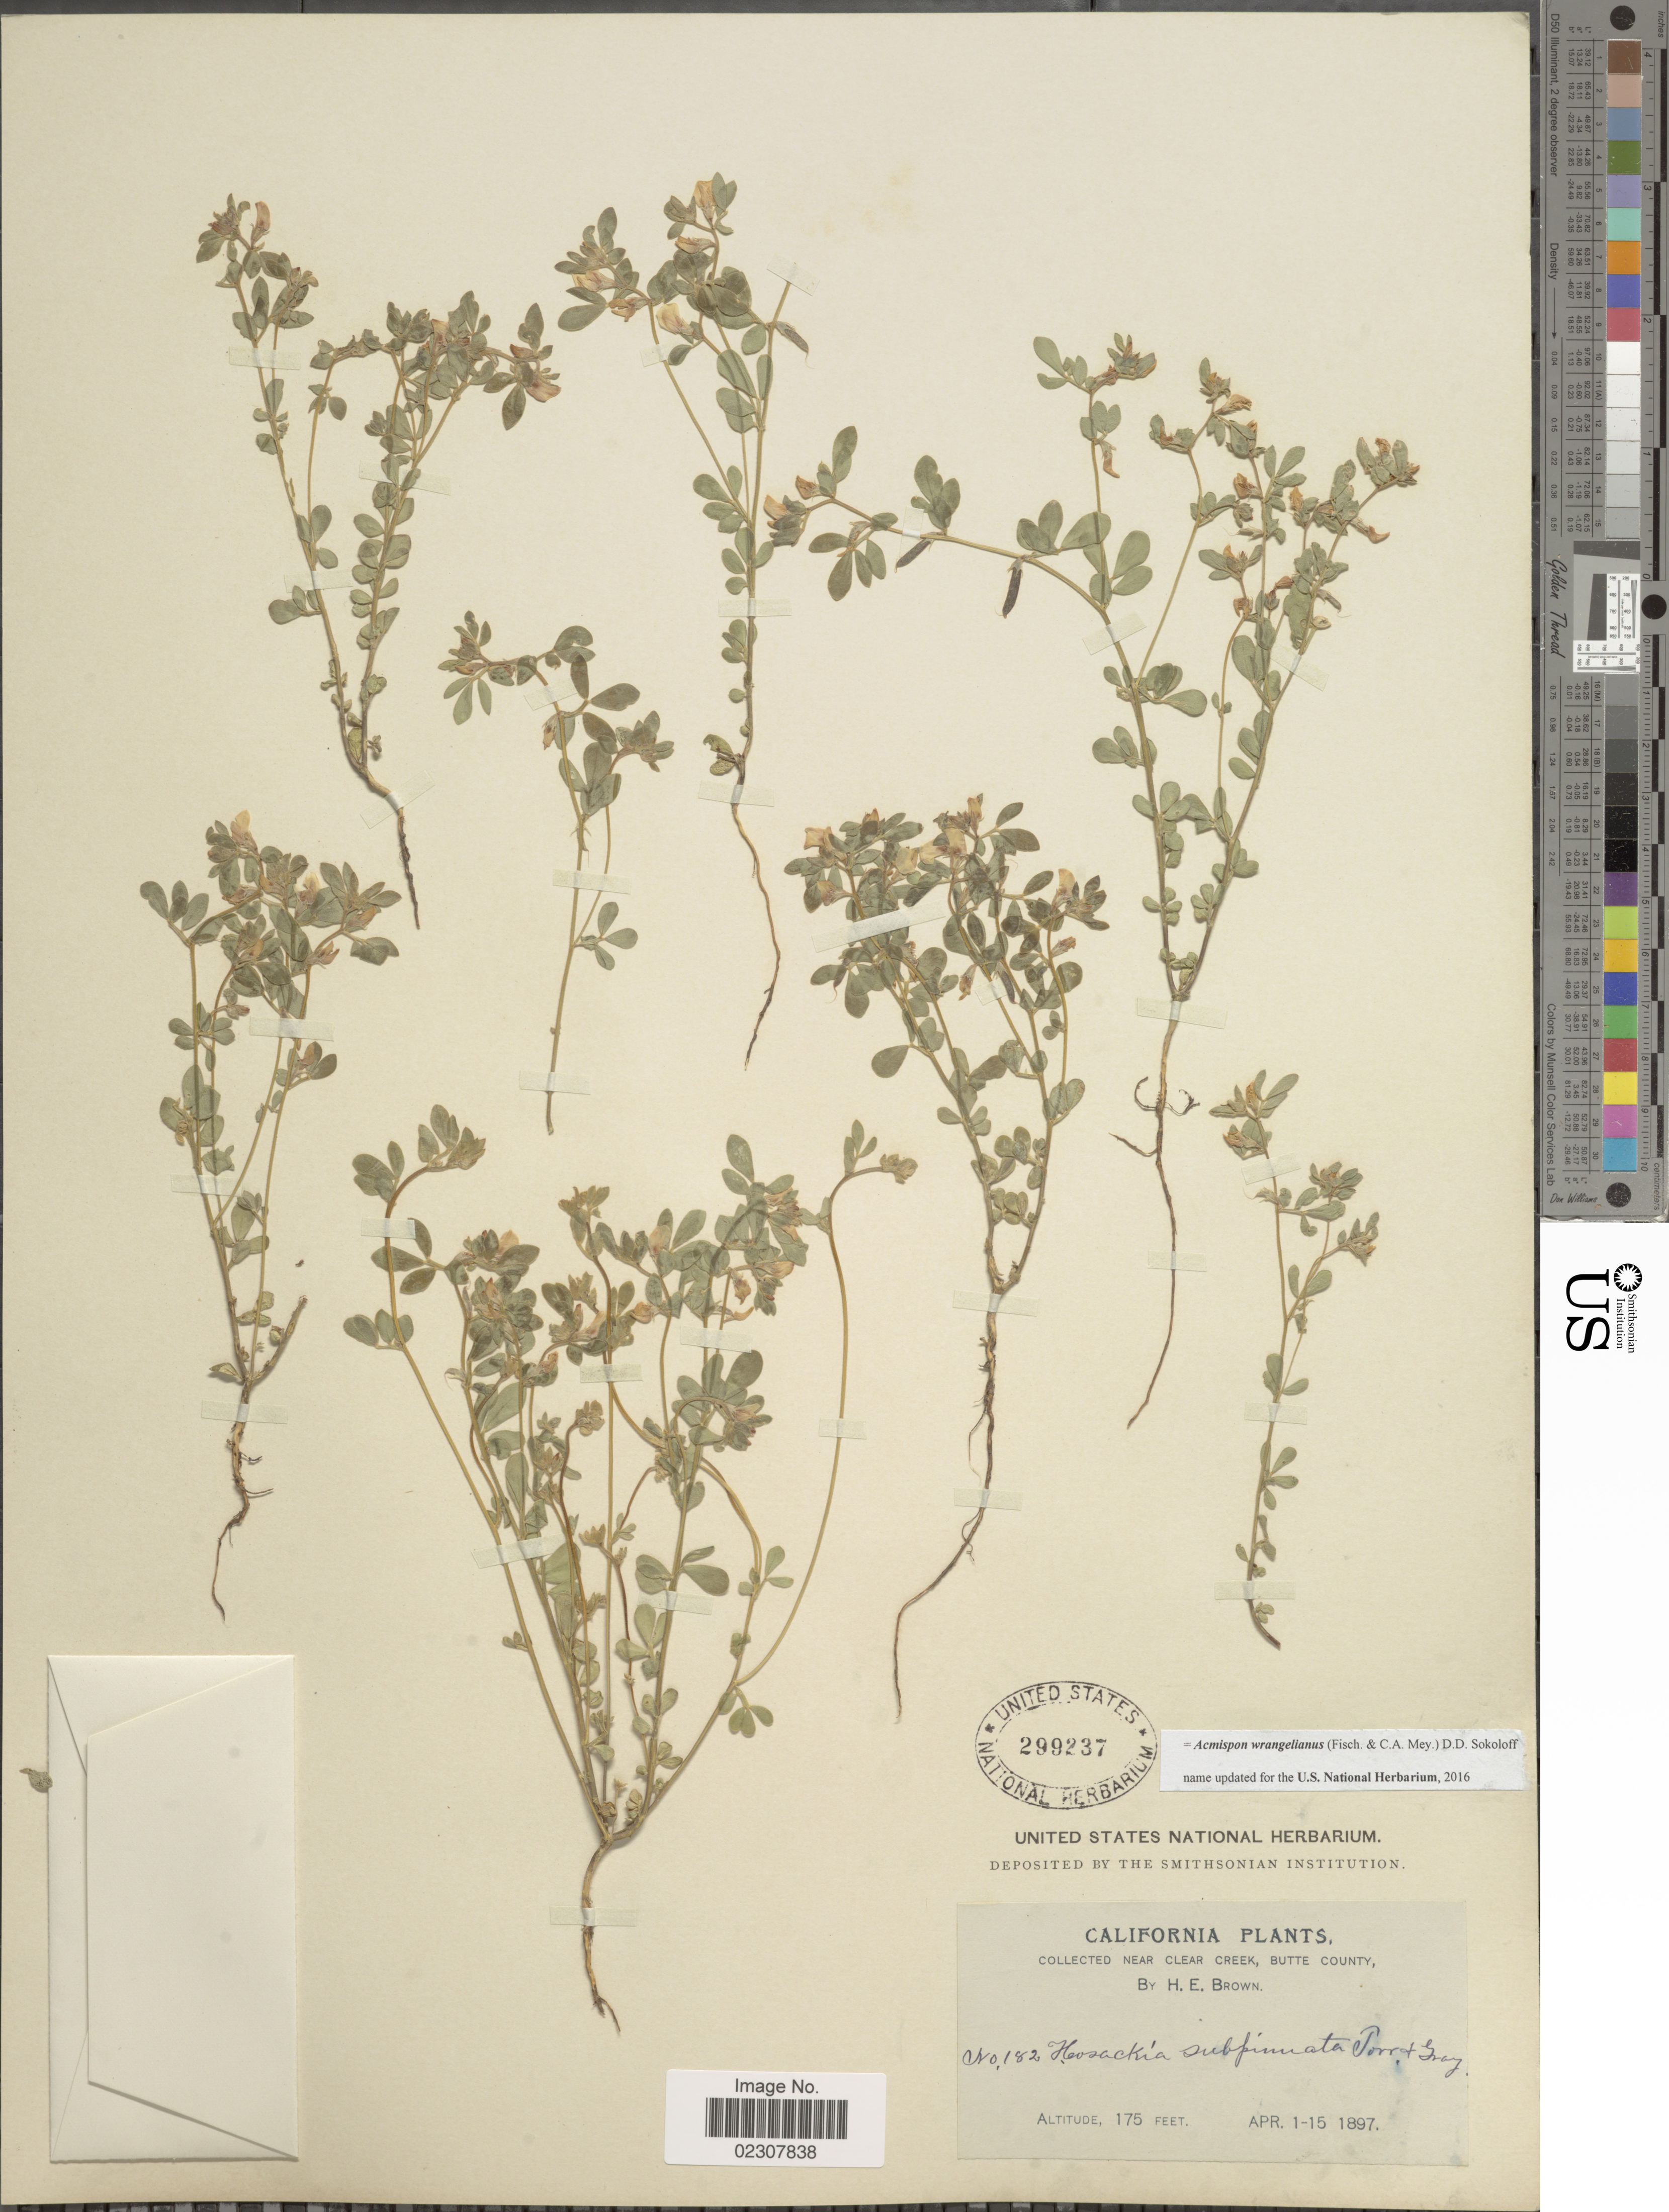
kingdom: Plantae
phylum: Tracheophyta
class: Magnoliopsida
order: Fabales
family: Fabaceae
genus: Acmispon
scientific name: Acmispon wrangelianus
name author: (Fisch. & C.A. Mey.) D.D. Sokoloff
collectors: H. E. Brown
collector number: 182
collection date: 1897-04-01/1897-04-15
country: United States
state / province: California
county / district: Butte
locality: Near Clear Creek, Butte County.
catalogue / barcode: US 299237